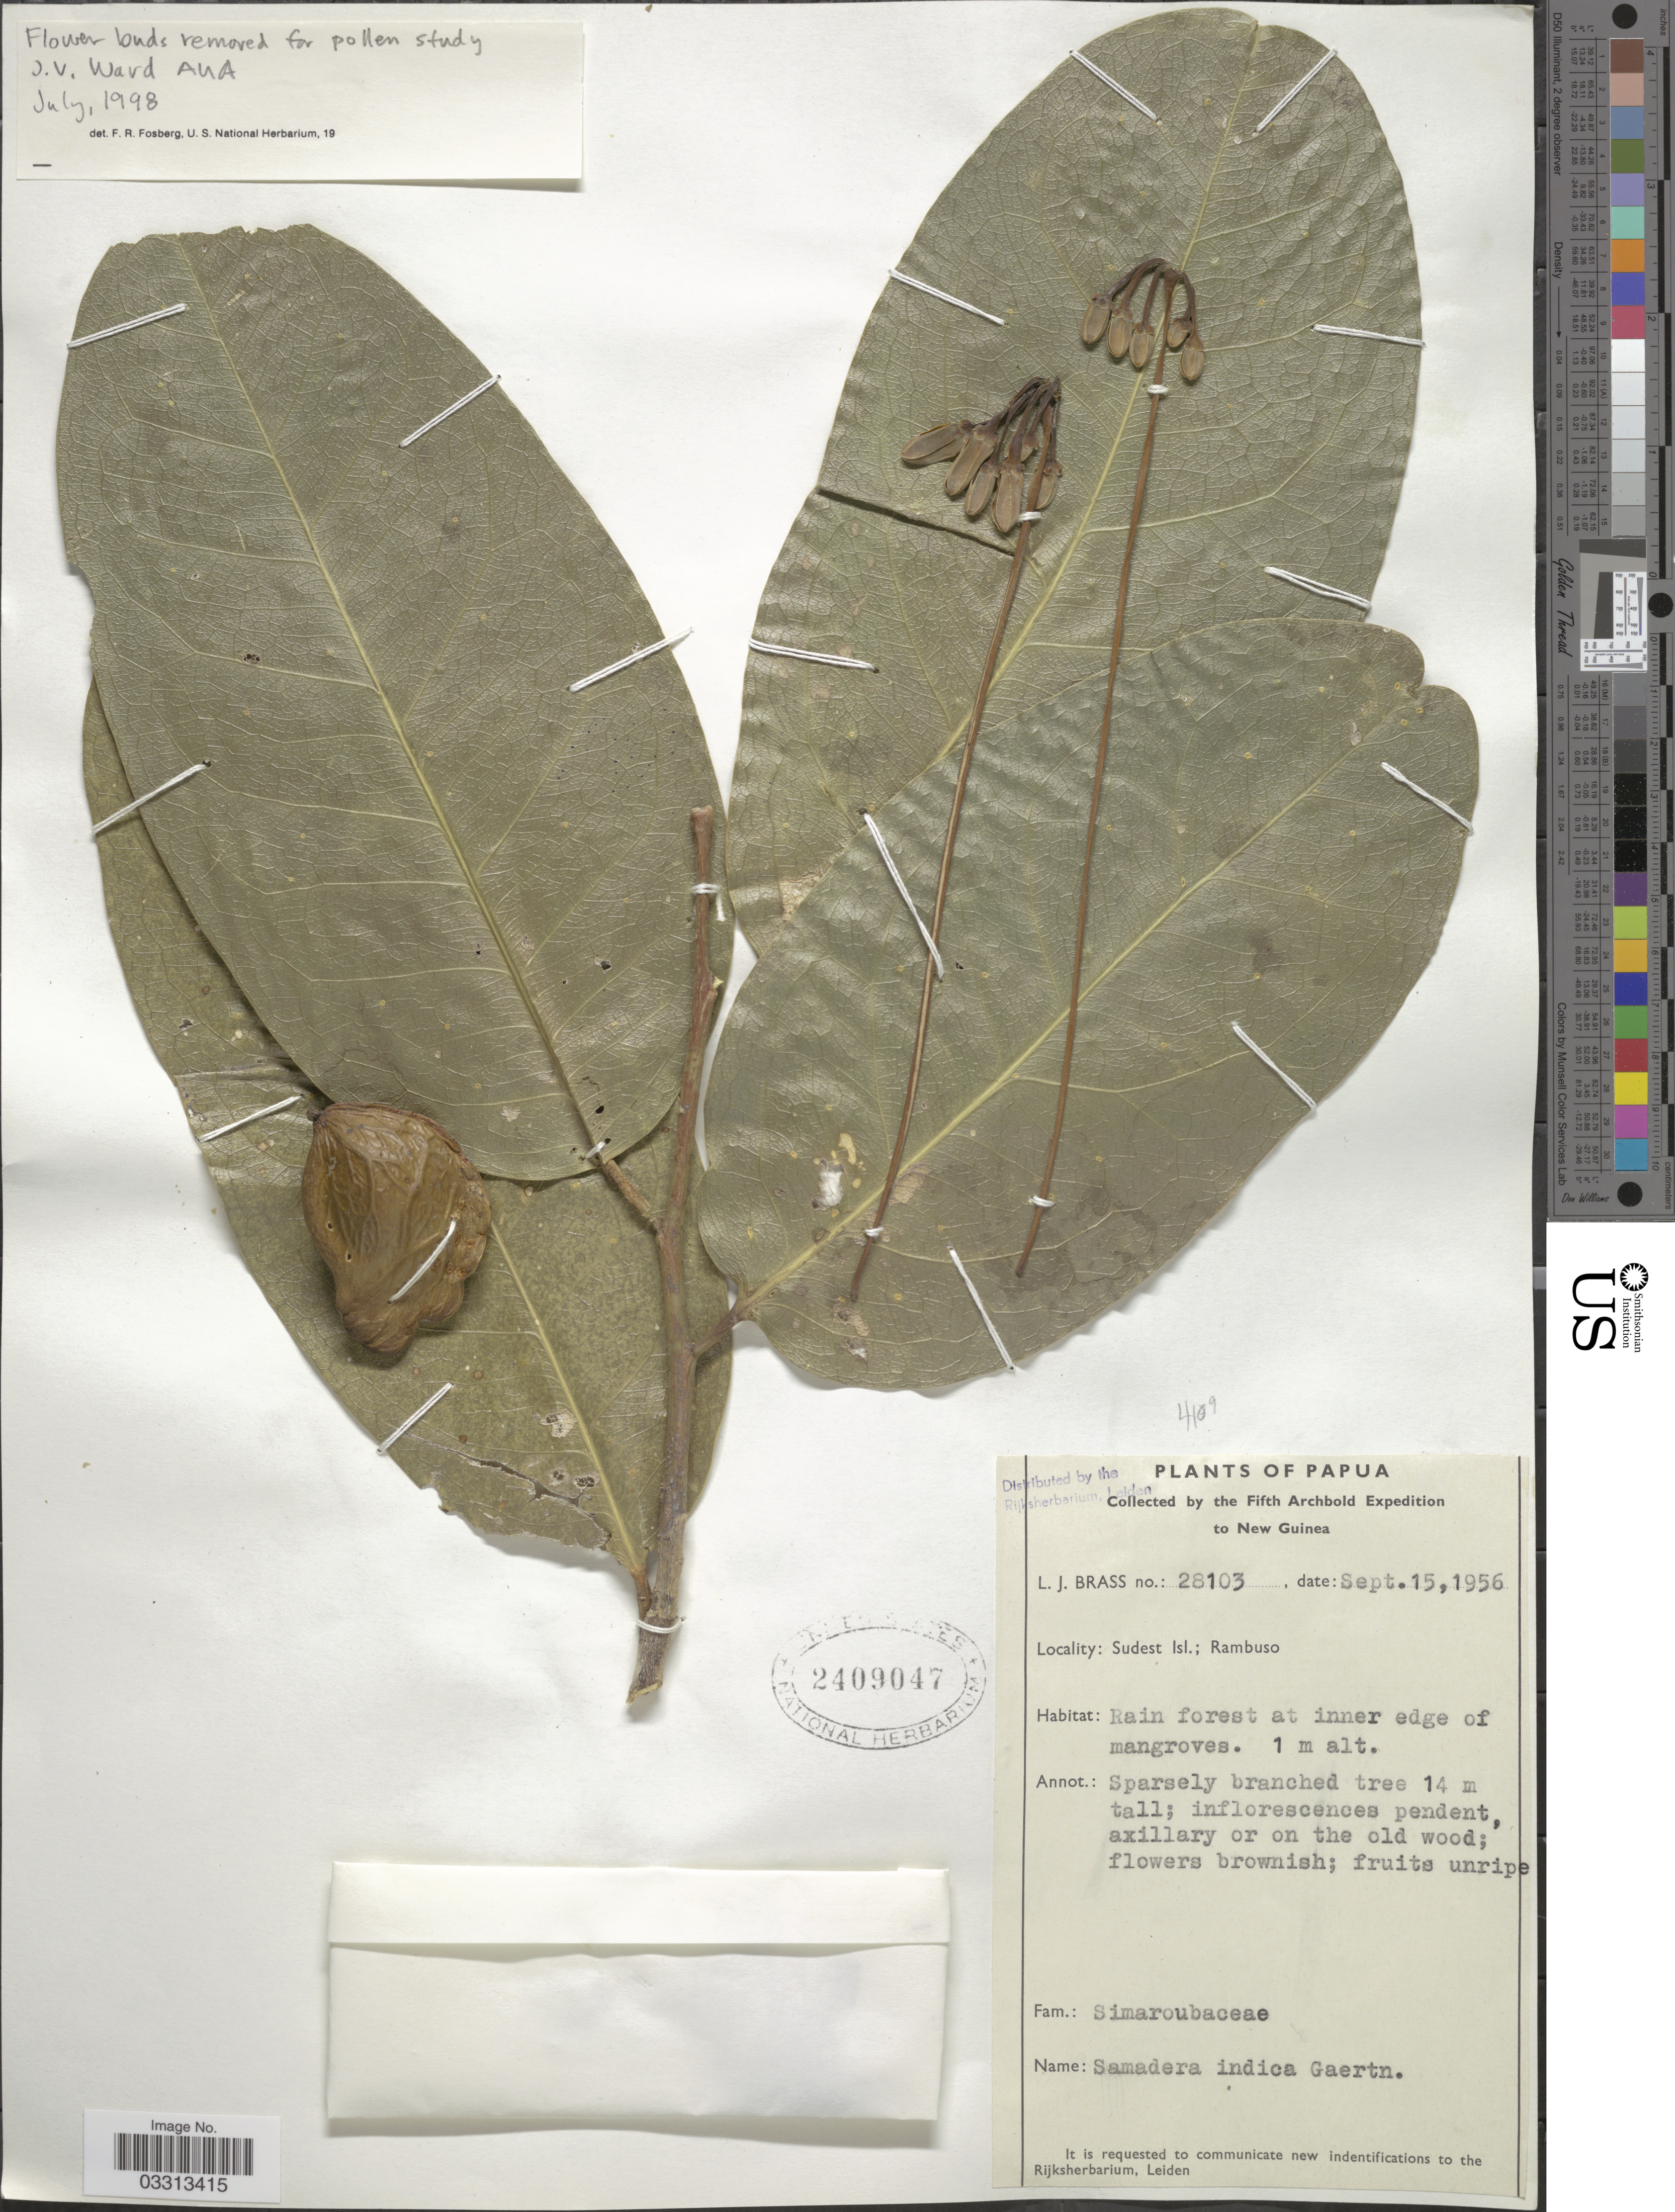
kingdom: Plantae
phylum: Tracheophyta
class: Magnoliopsida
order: Sapindales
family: Simaroubaceae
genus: Samadera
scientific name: Samadera indica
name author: Gaertn.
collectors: L. J. Brass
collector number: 28103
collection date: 1956-09-15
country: Papua New Guinea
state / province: Milne Bay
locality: Papua. New Guinea. Sudest Isl.; Rambuso.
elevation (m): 1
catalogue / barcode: US 2409047